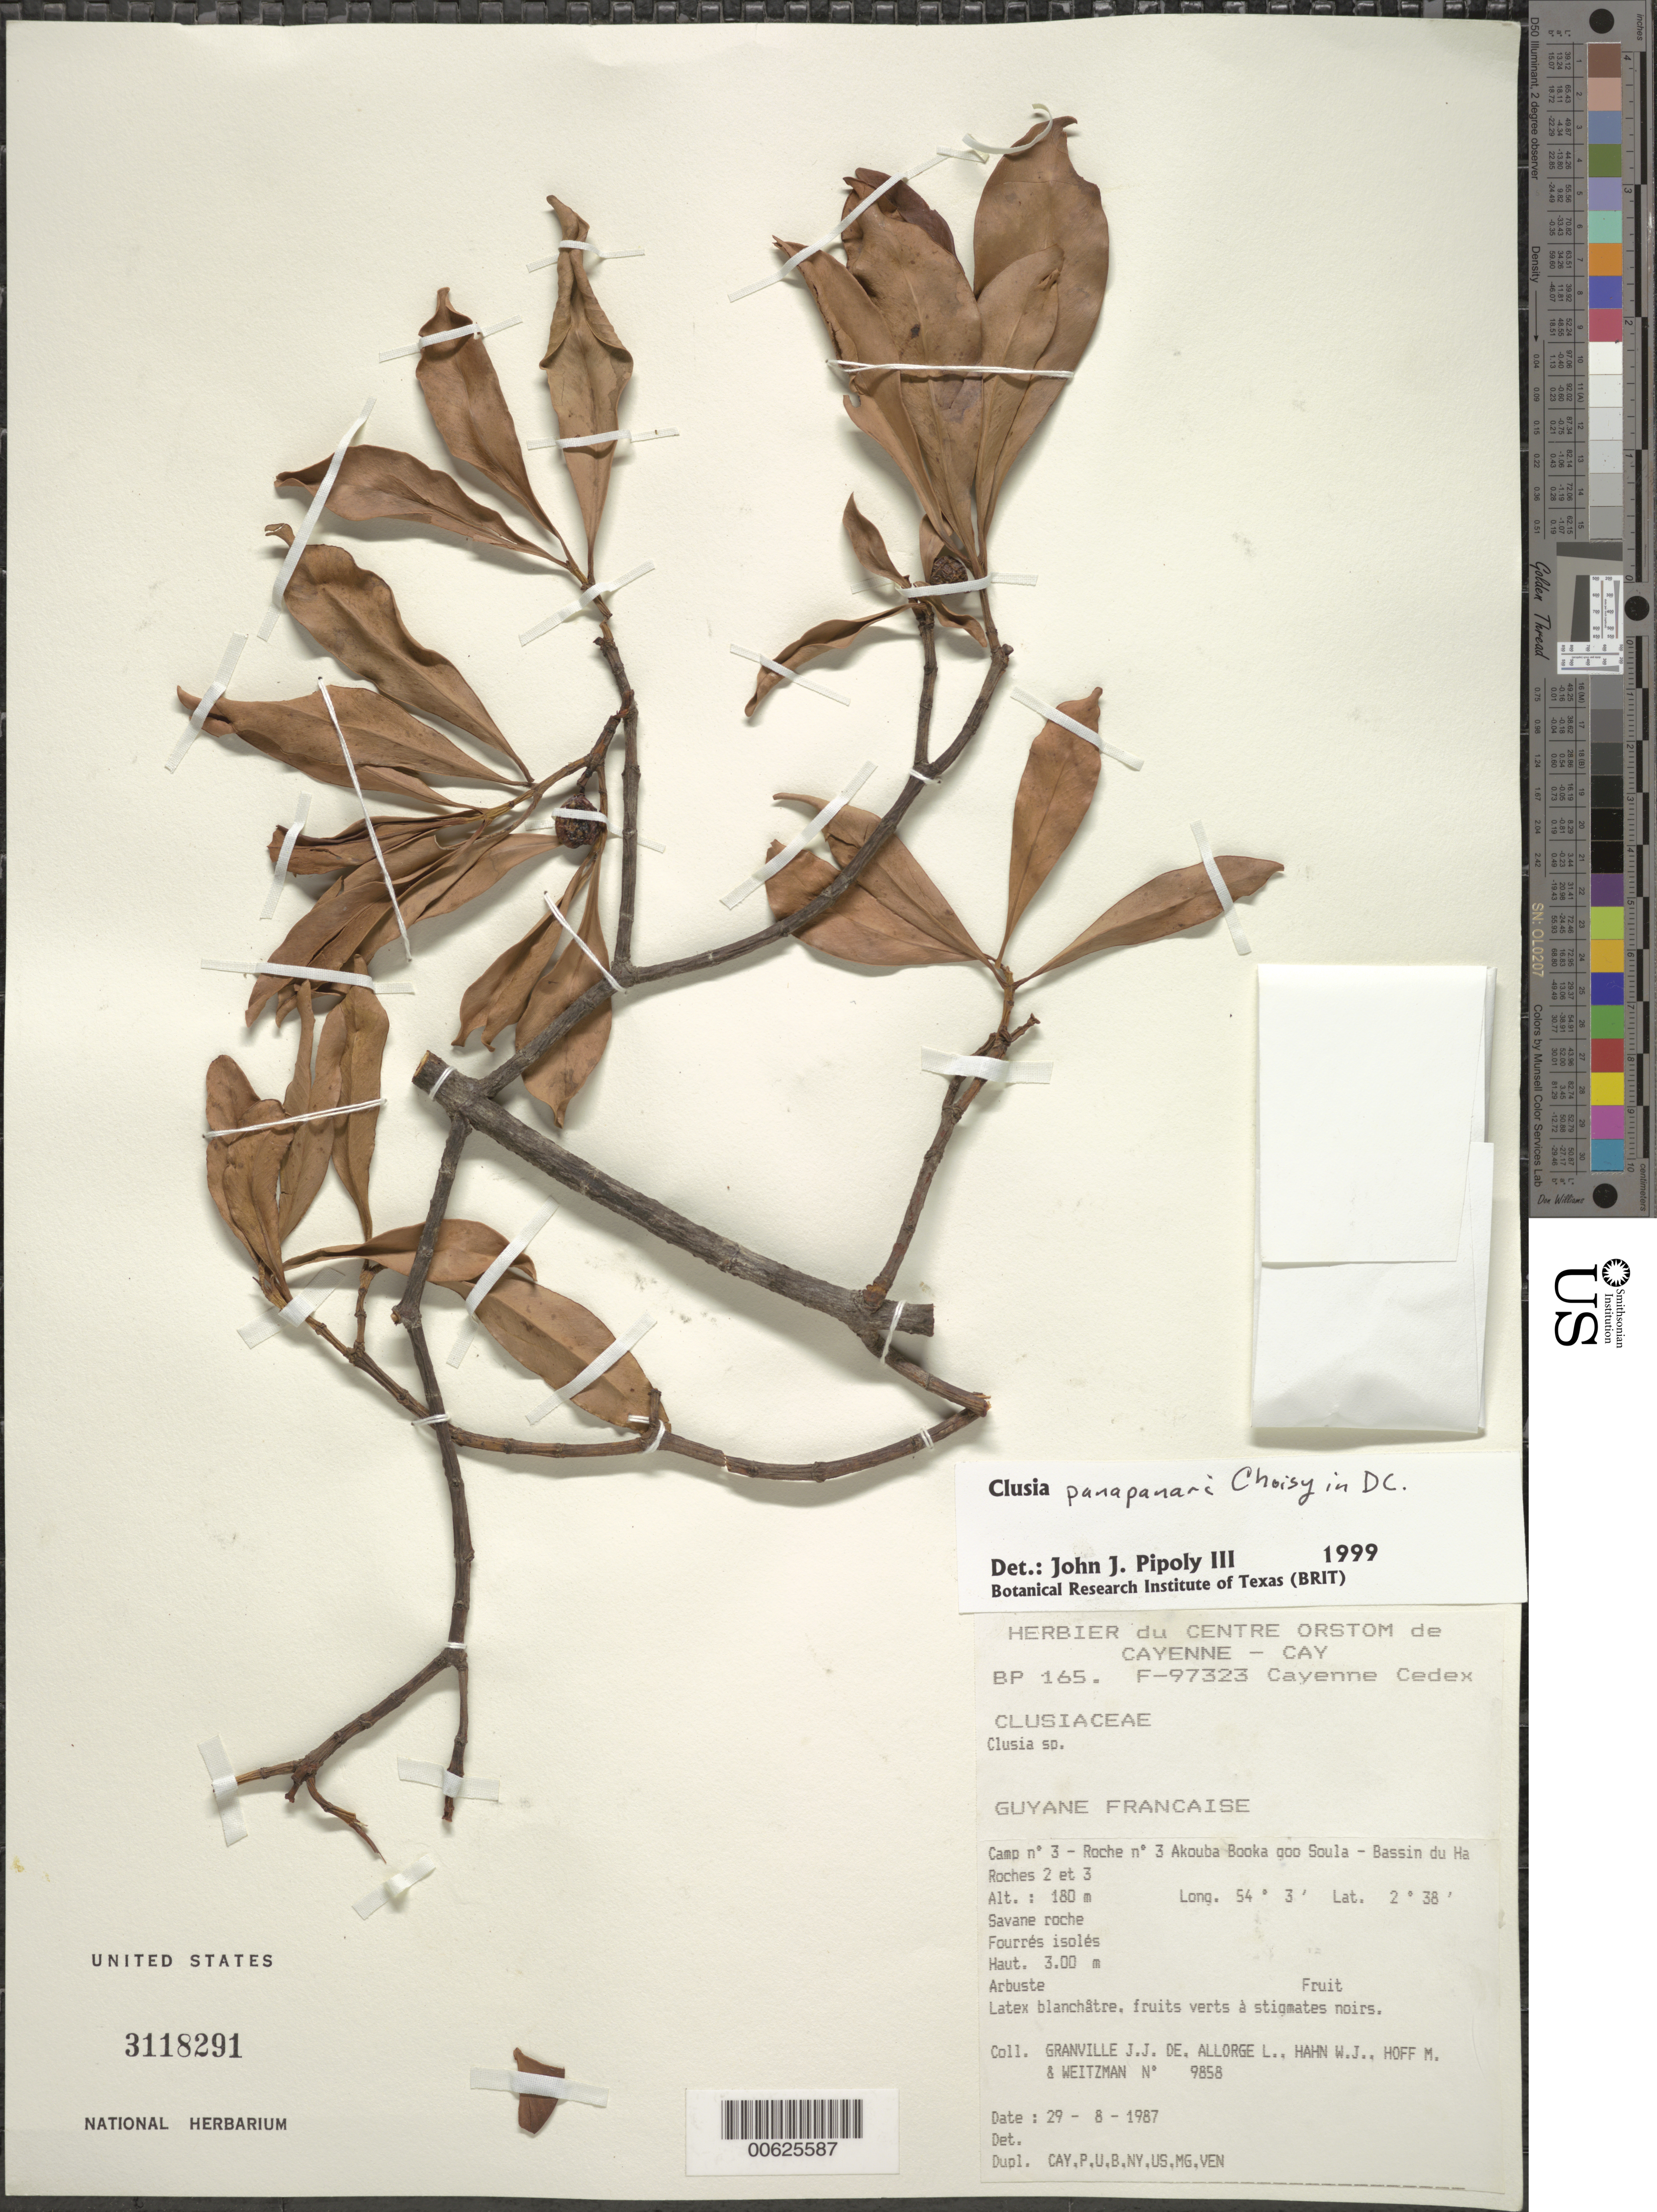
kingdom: Plantae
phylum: Tracheophyta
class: Magnoliopsida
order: Malpighiales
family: Clusiaceae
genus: Clusia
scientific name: Clusia panapanari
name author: (Aubl.) Choisy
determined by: Pipoly, J. J., III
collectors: J.-J. de Granville, L. Allorge, W. J. Hahn, M. Hoff & A. L. Weitzman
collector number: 9858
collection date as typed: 29-Aug-87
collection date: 1987-08-29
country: French Guiana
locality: Akouba Booka goo Soula, Camp #3, Roche no. 2, Bassin du Haut-Marouini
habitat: Savane roche, fourrés isolés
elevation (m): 180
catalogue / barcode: US 3118291